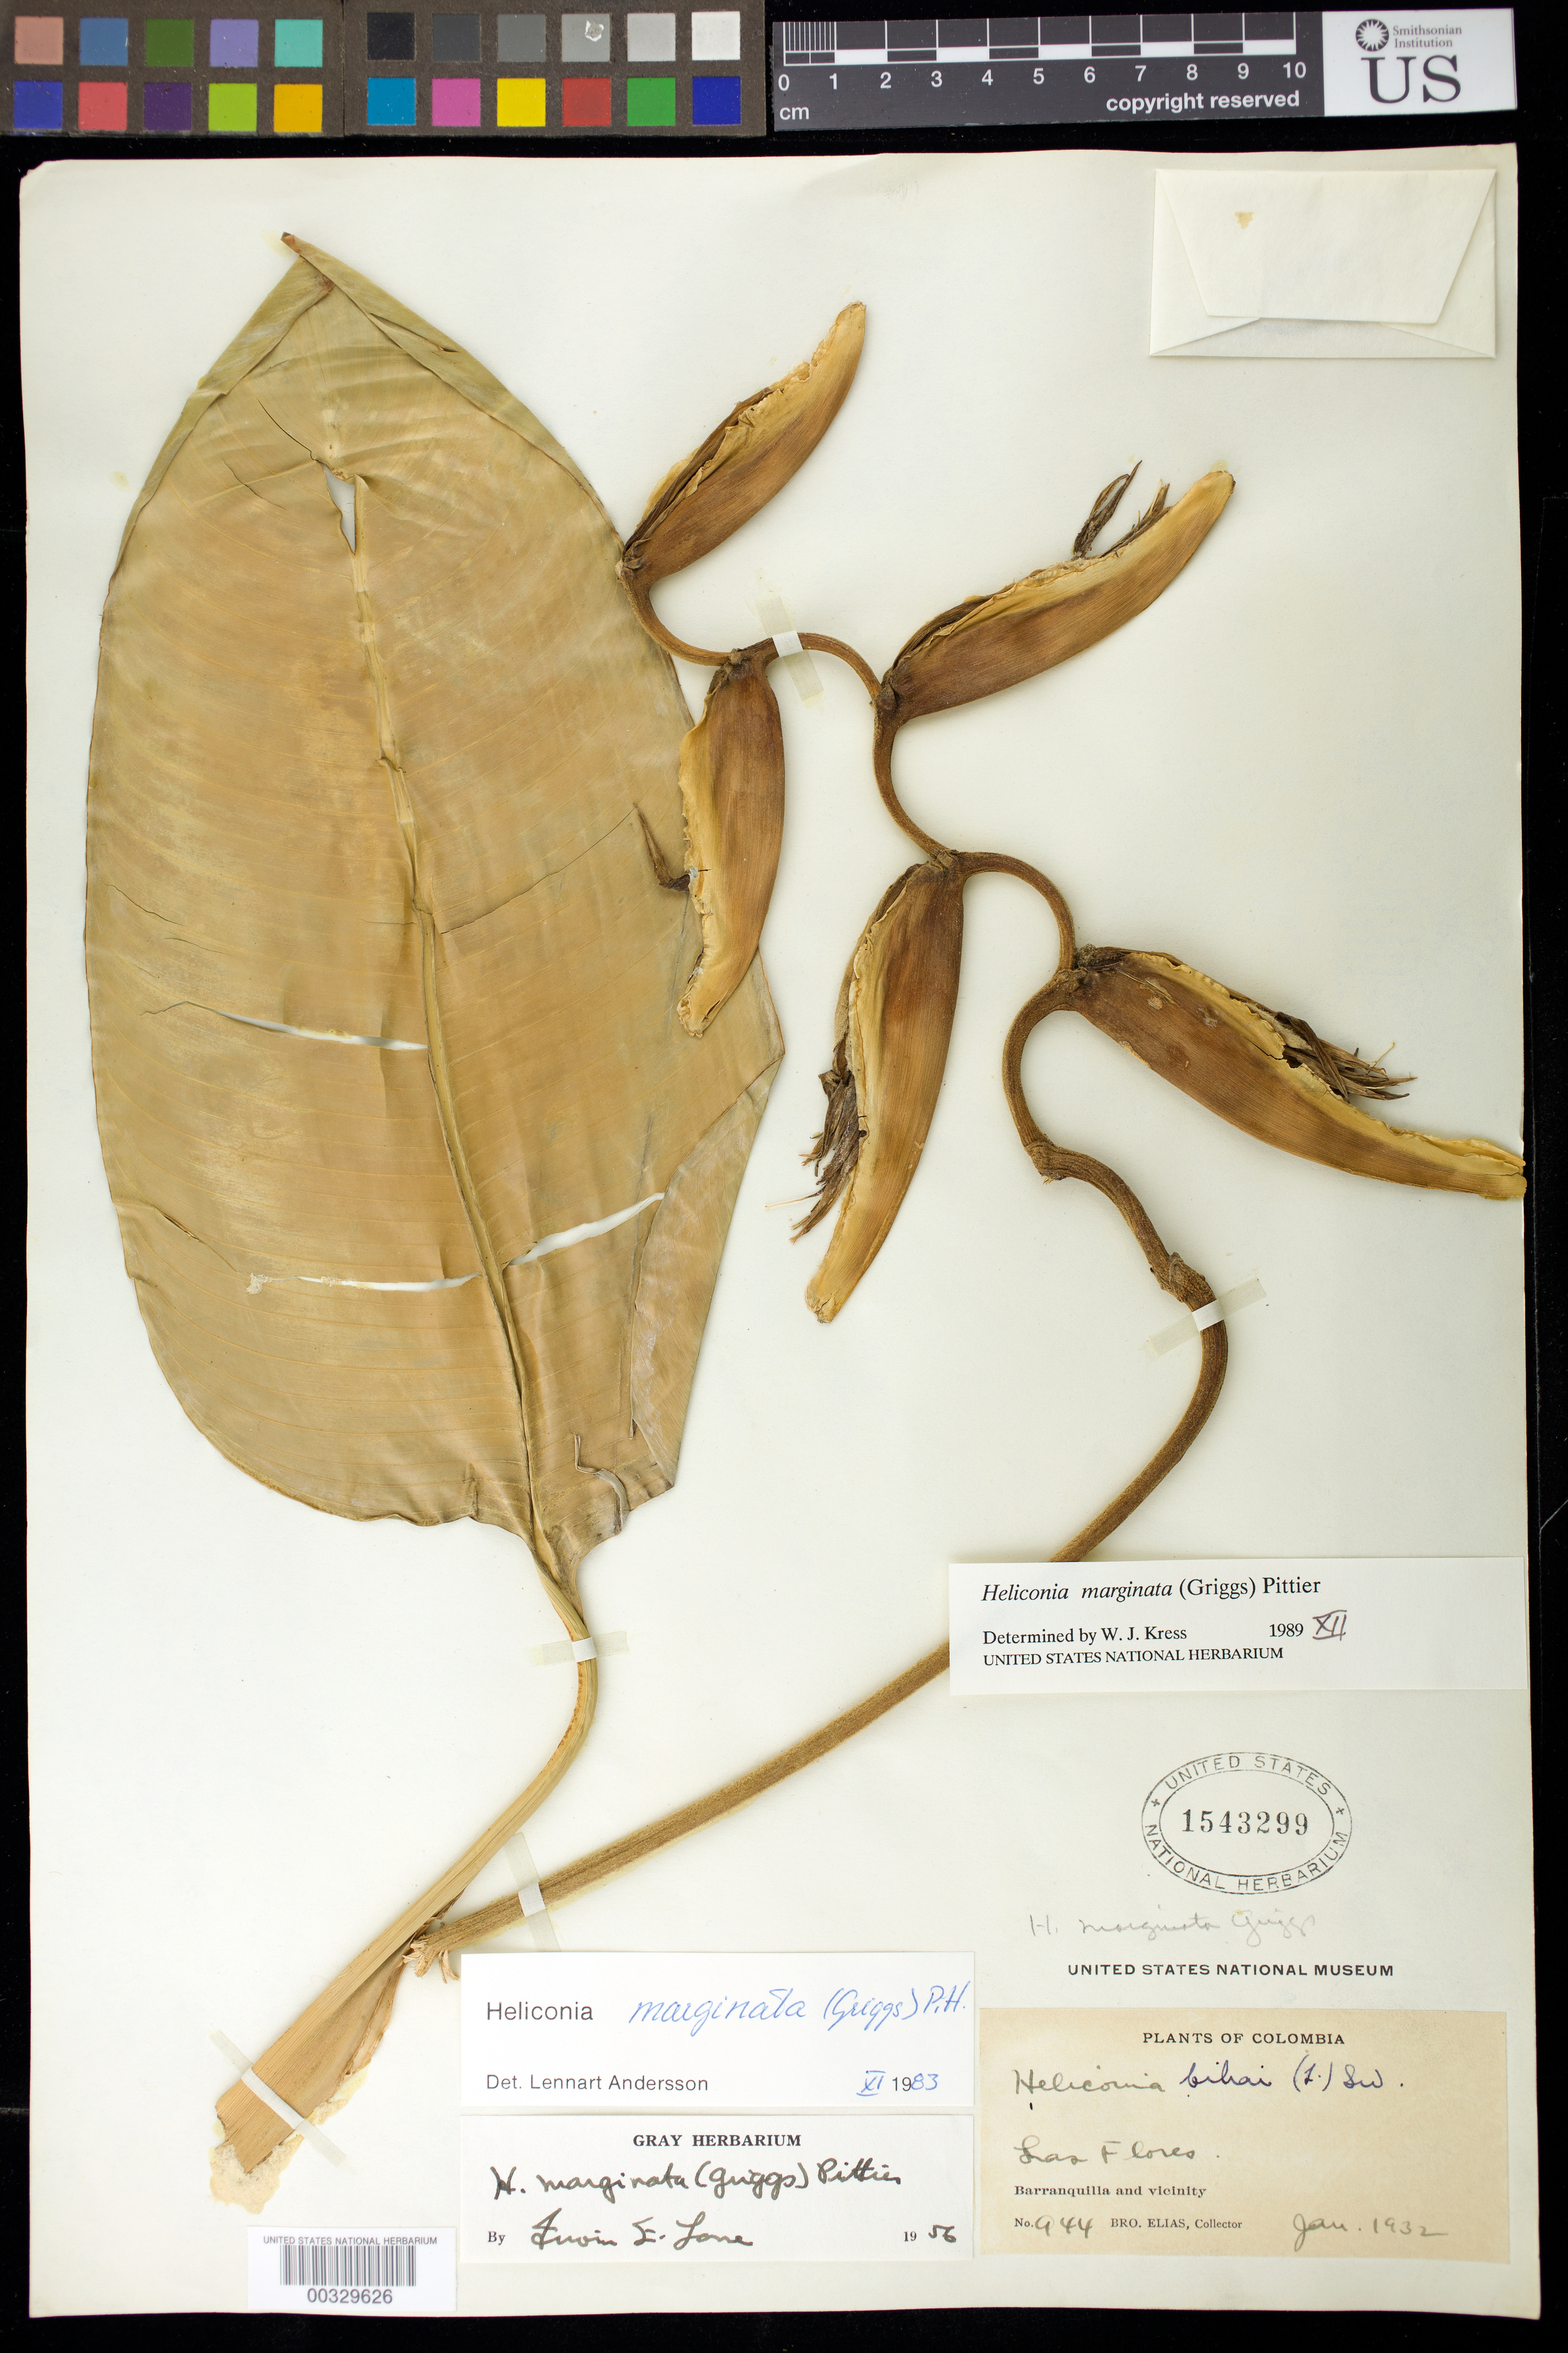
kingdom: Plantae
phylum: Tracheophyta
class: Liliopsida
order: Zingiberales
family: Heliconiaceae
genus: Heliconia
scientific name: Heliconia marginata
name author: (R.F. Griggs) Pittier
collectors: Bro. Elias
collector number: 944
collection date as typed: Jan 1932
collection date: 1932-01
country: Colombia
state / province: Atlántico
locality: Barranquilla and vicinity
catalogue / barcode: US 1543299